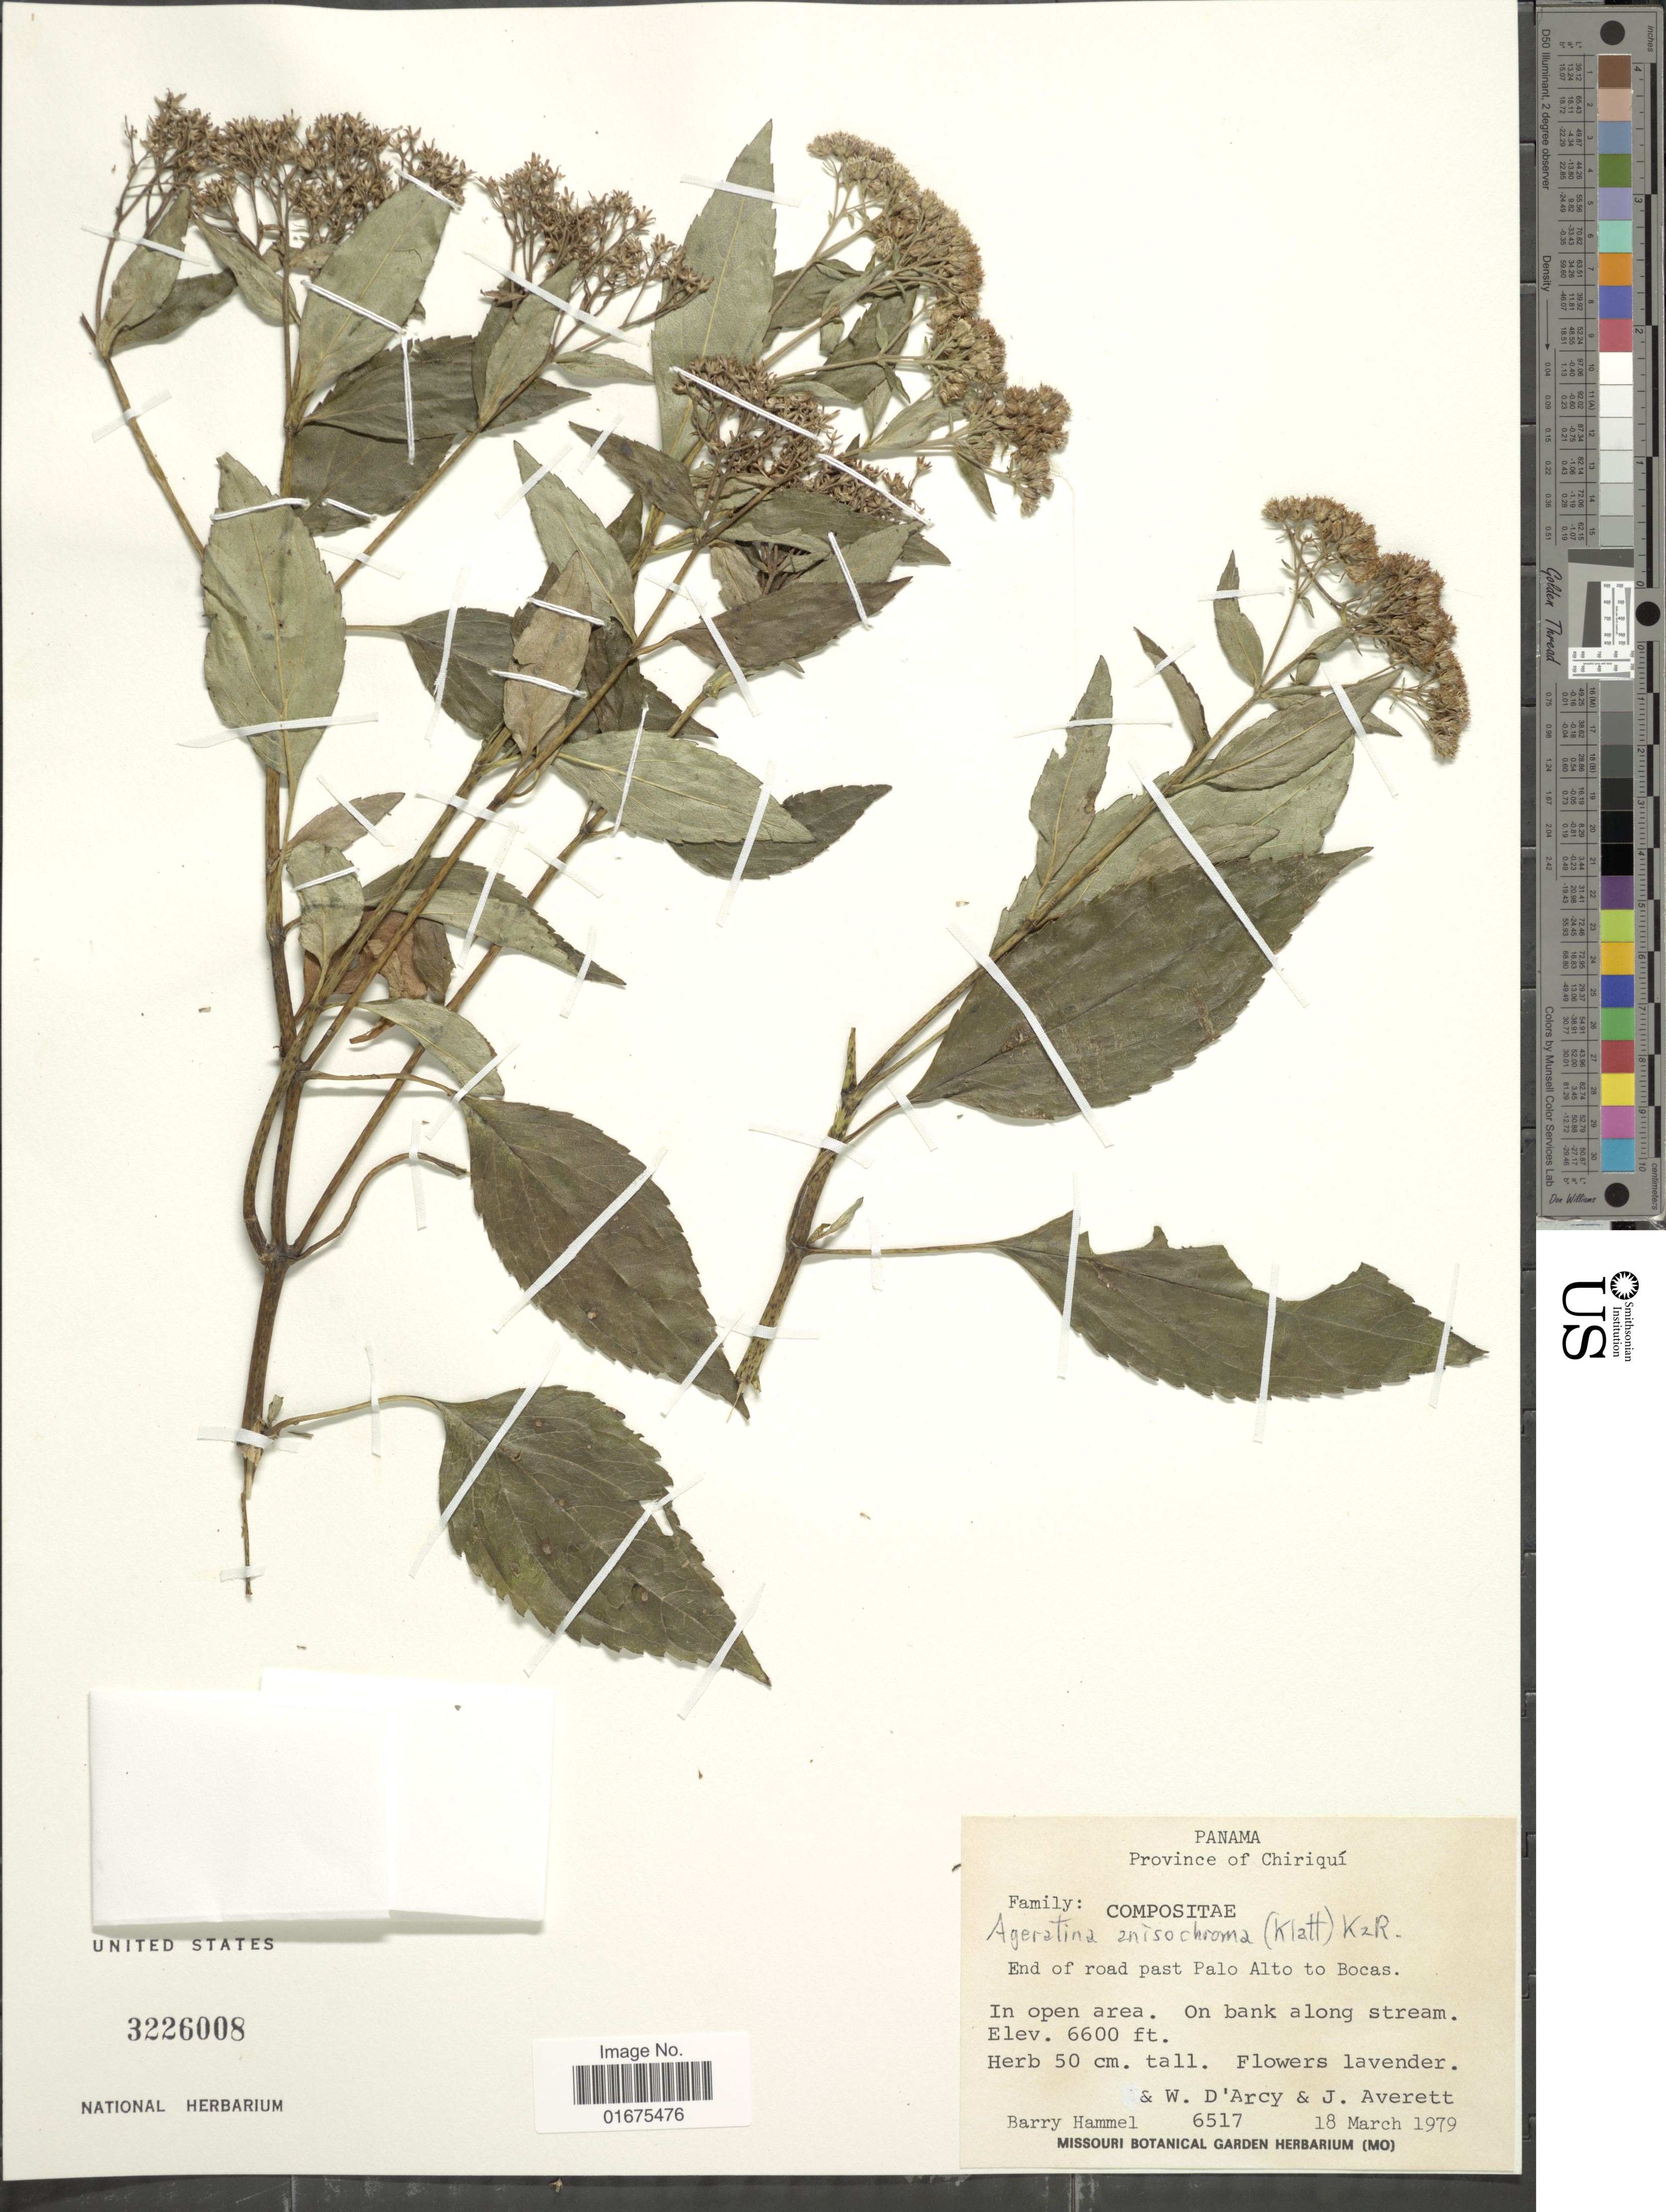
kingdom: Plantae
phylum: Tracheophyta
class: Magnoliopsida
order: Asterales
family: Asteraceae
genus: Ageratina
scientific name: Ageratina anisochroma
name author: (Klatt) R.M. King & H. Rob.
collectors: W. G. D'Arcy & J. Averett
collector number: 6517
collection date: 1979-03-18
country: Panama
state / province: Chiriqui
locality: End of road past Palo Alto to Bocas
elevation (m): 2012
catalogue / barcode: US 3226008